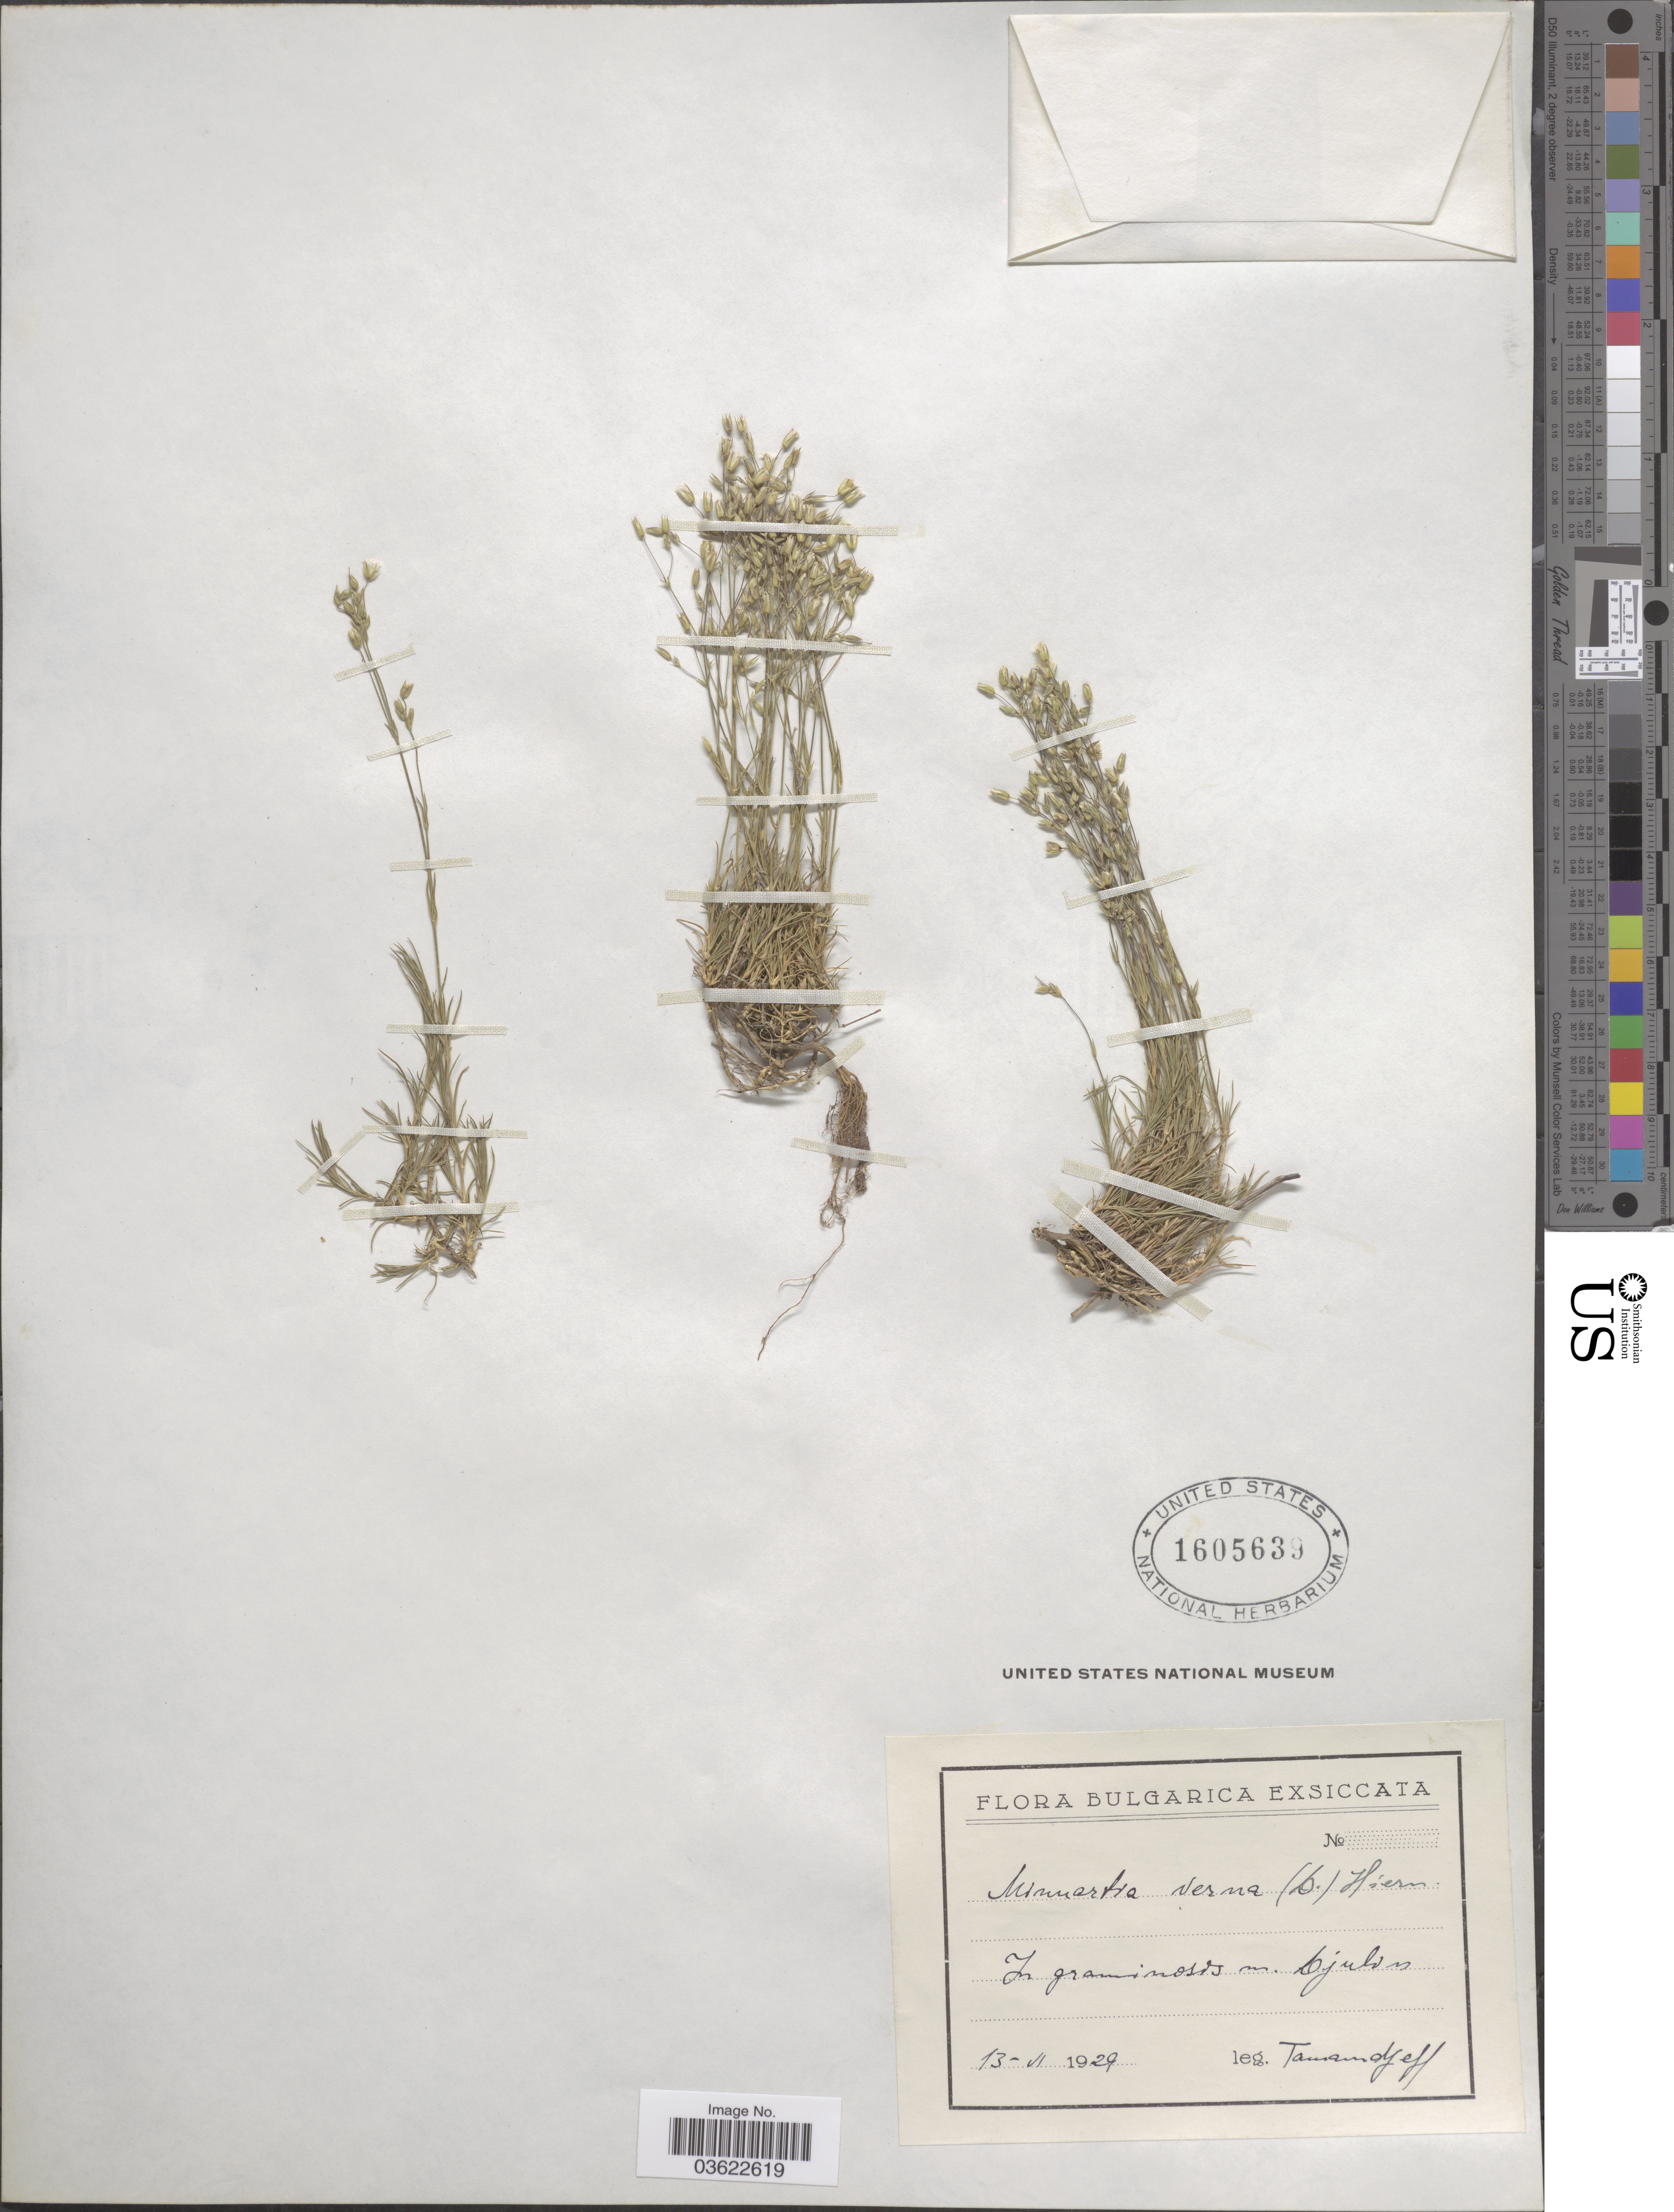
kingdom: Plantae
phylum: Tracheophyta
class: Magnoliopsida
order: Caryophyllales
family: Caryophyllaceae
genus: Arenaria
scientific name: Arenaria verna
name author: L.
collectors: -. Tamamdjeff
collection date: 1929-06-13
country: Bulgaria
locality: In graminosis nr. Cjulon [interpreted].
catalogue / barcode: US 1605639